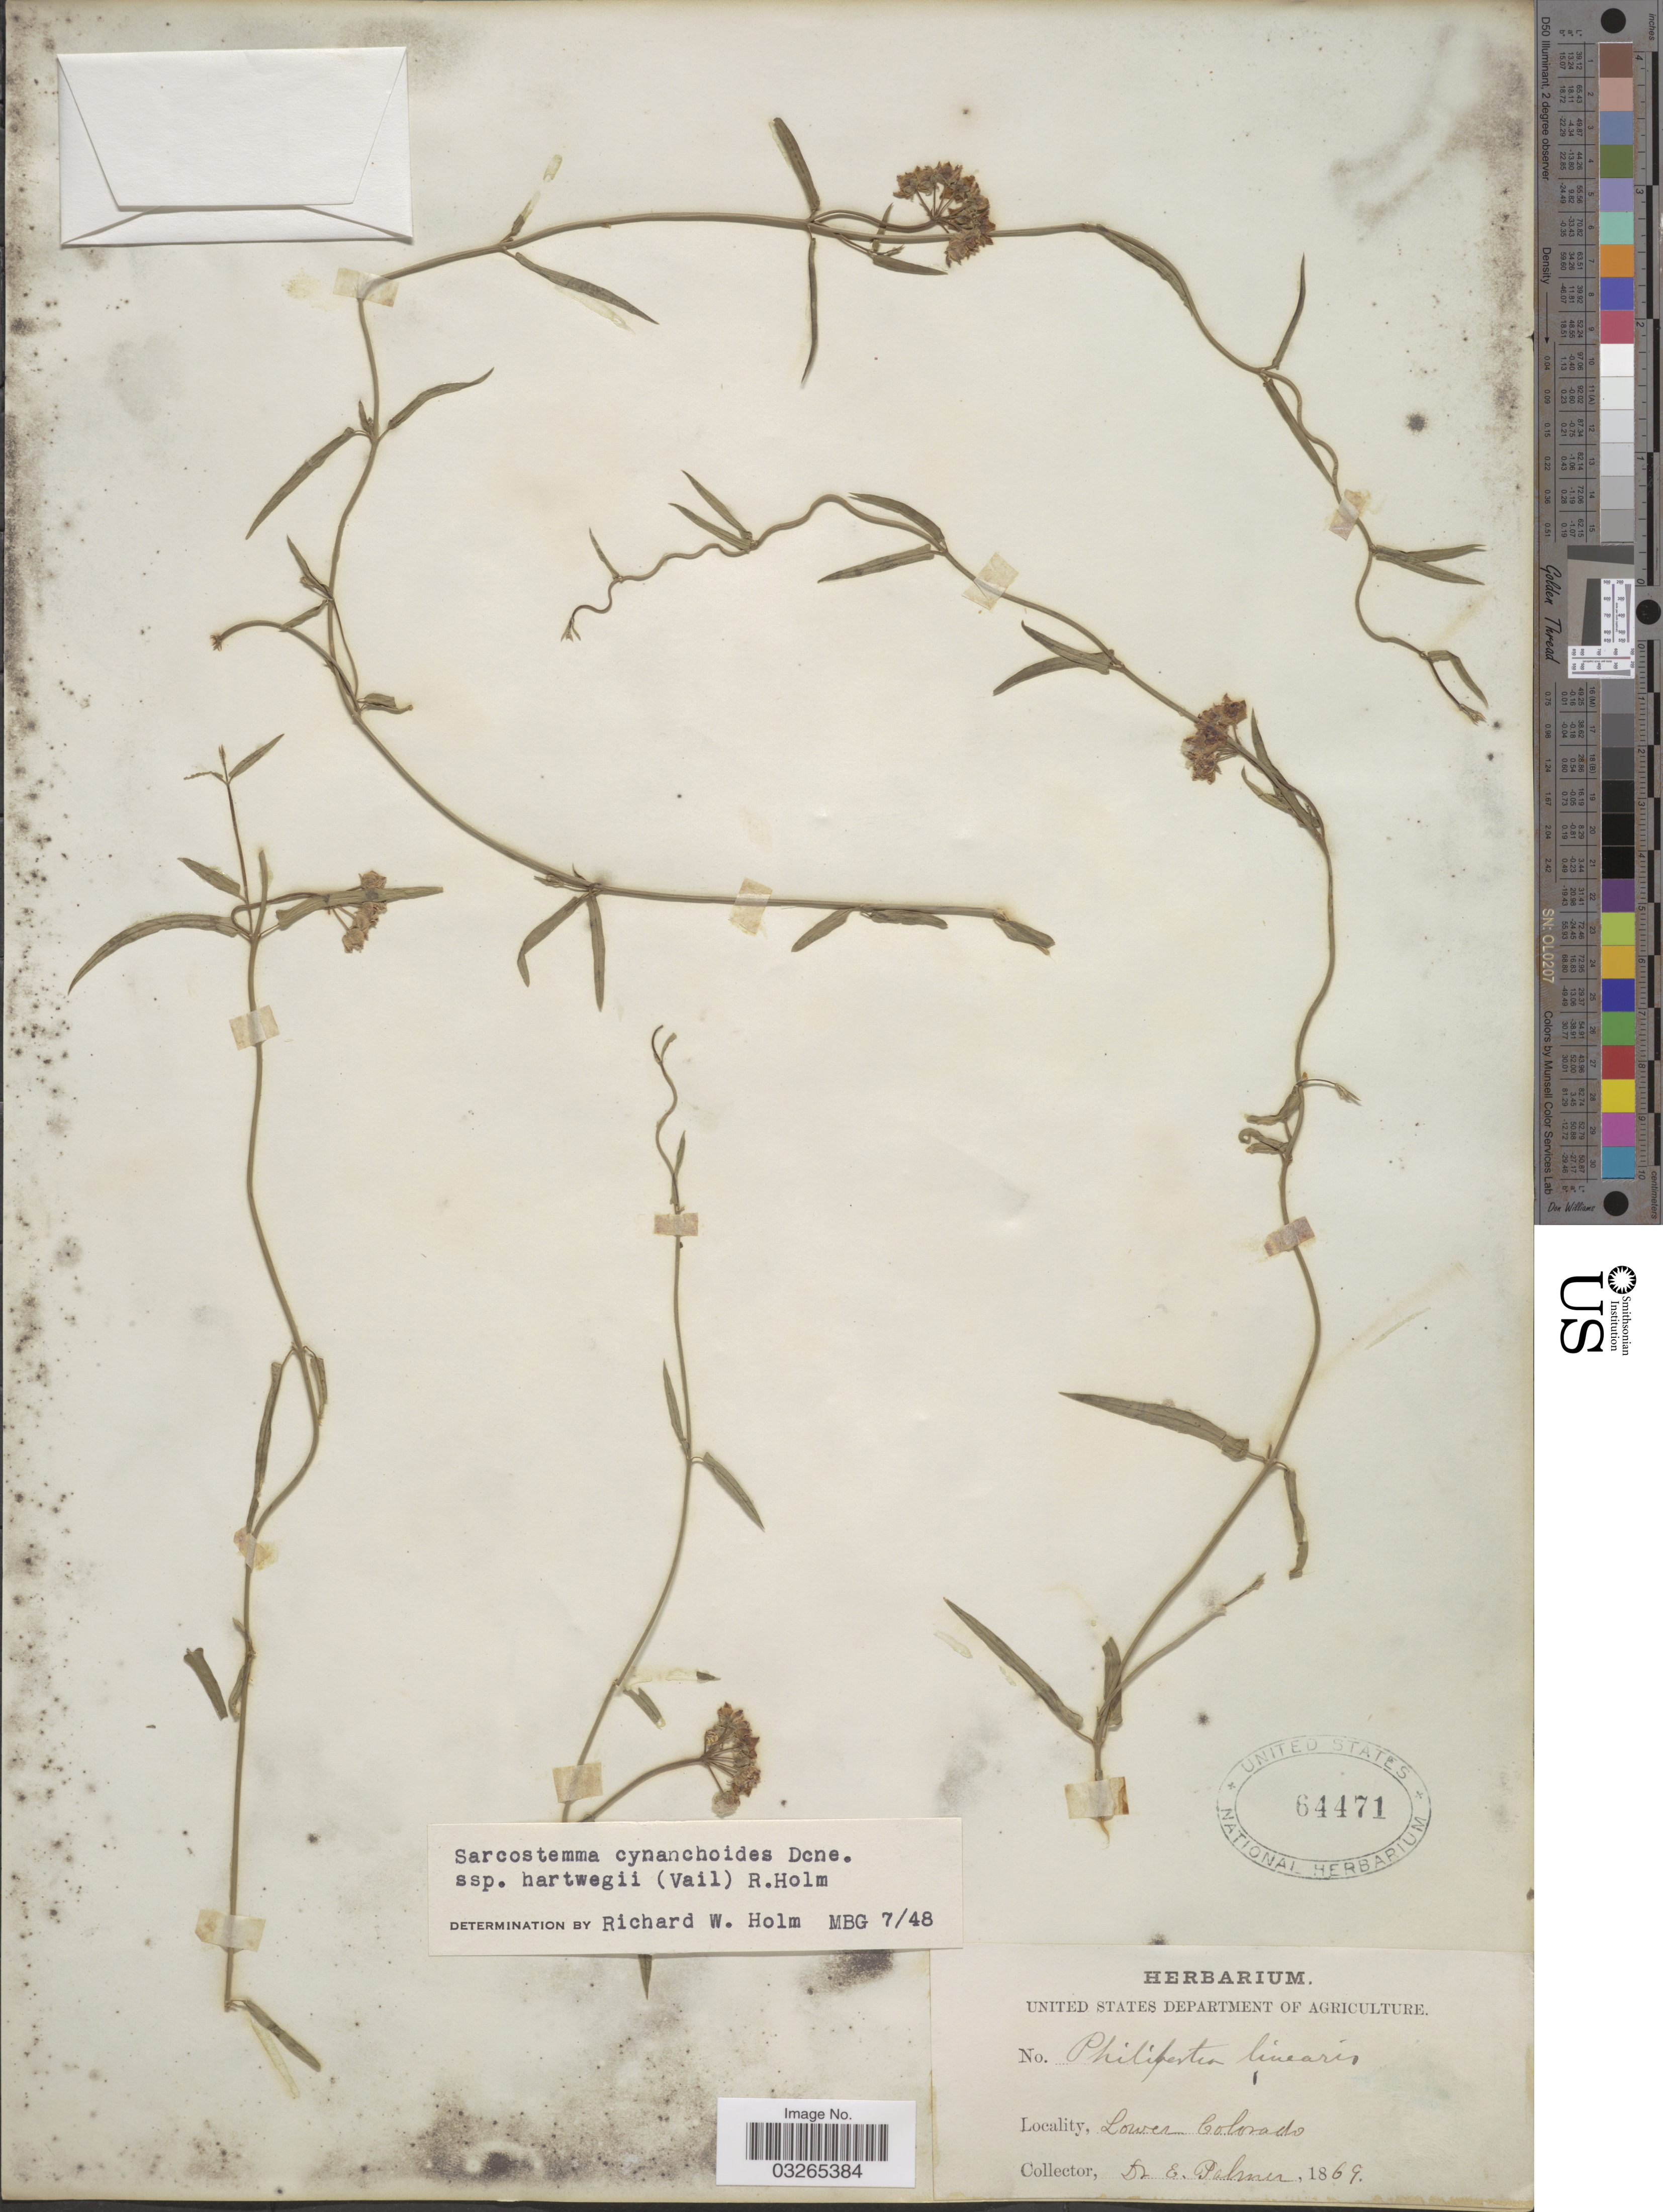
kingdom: Plantae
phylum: Tracheophyta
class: Magnoliopsida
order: Gentianales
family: Apocynaceae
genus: Sarcostemma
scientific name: Sarcostemma cynanchoides var. hartwegii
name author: (R.W. Holm) Shinners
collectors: E. Palmer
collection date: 1869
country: United States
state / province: Colorado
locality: Lower Colorado.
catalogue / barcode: US 64471